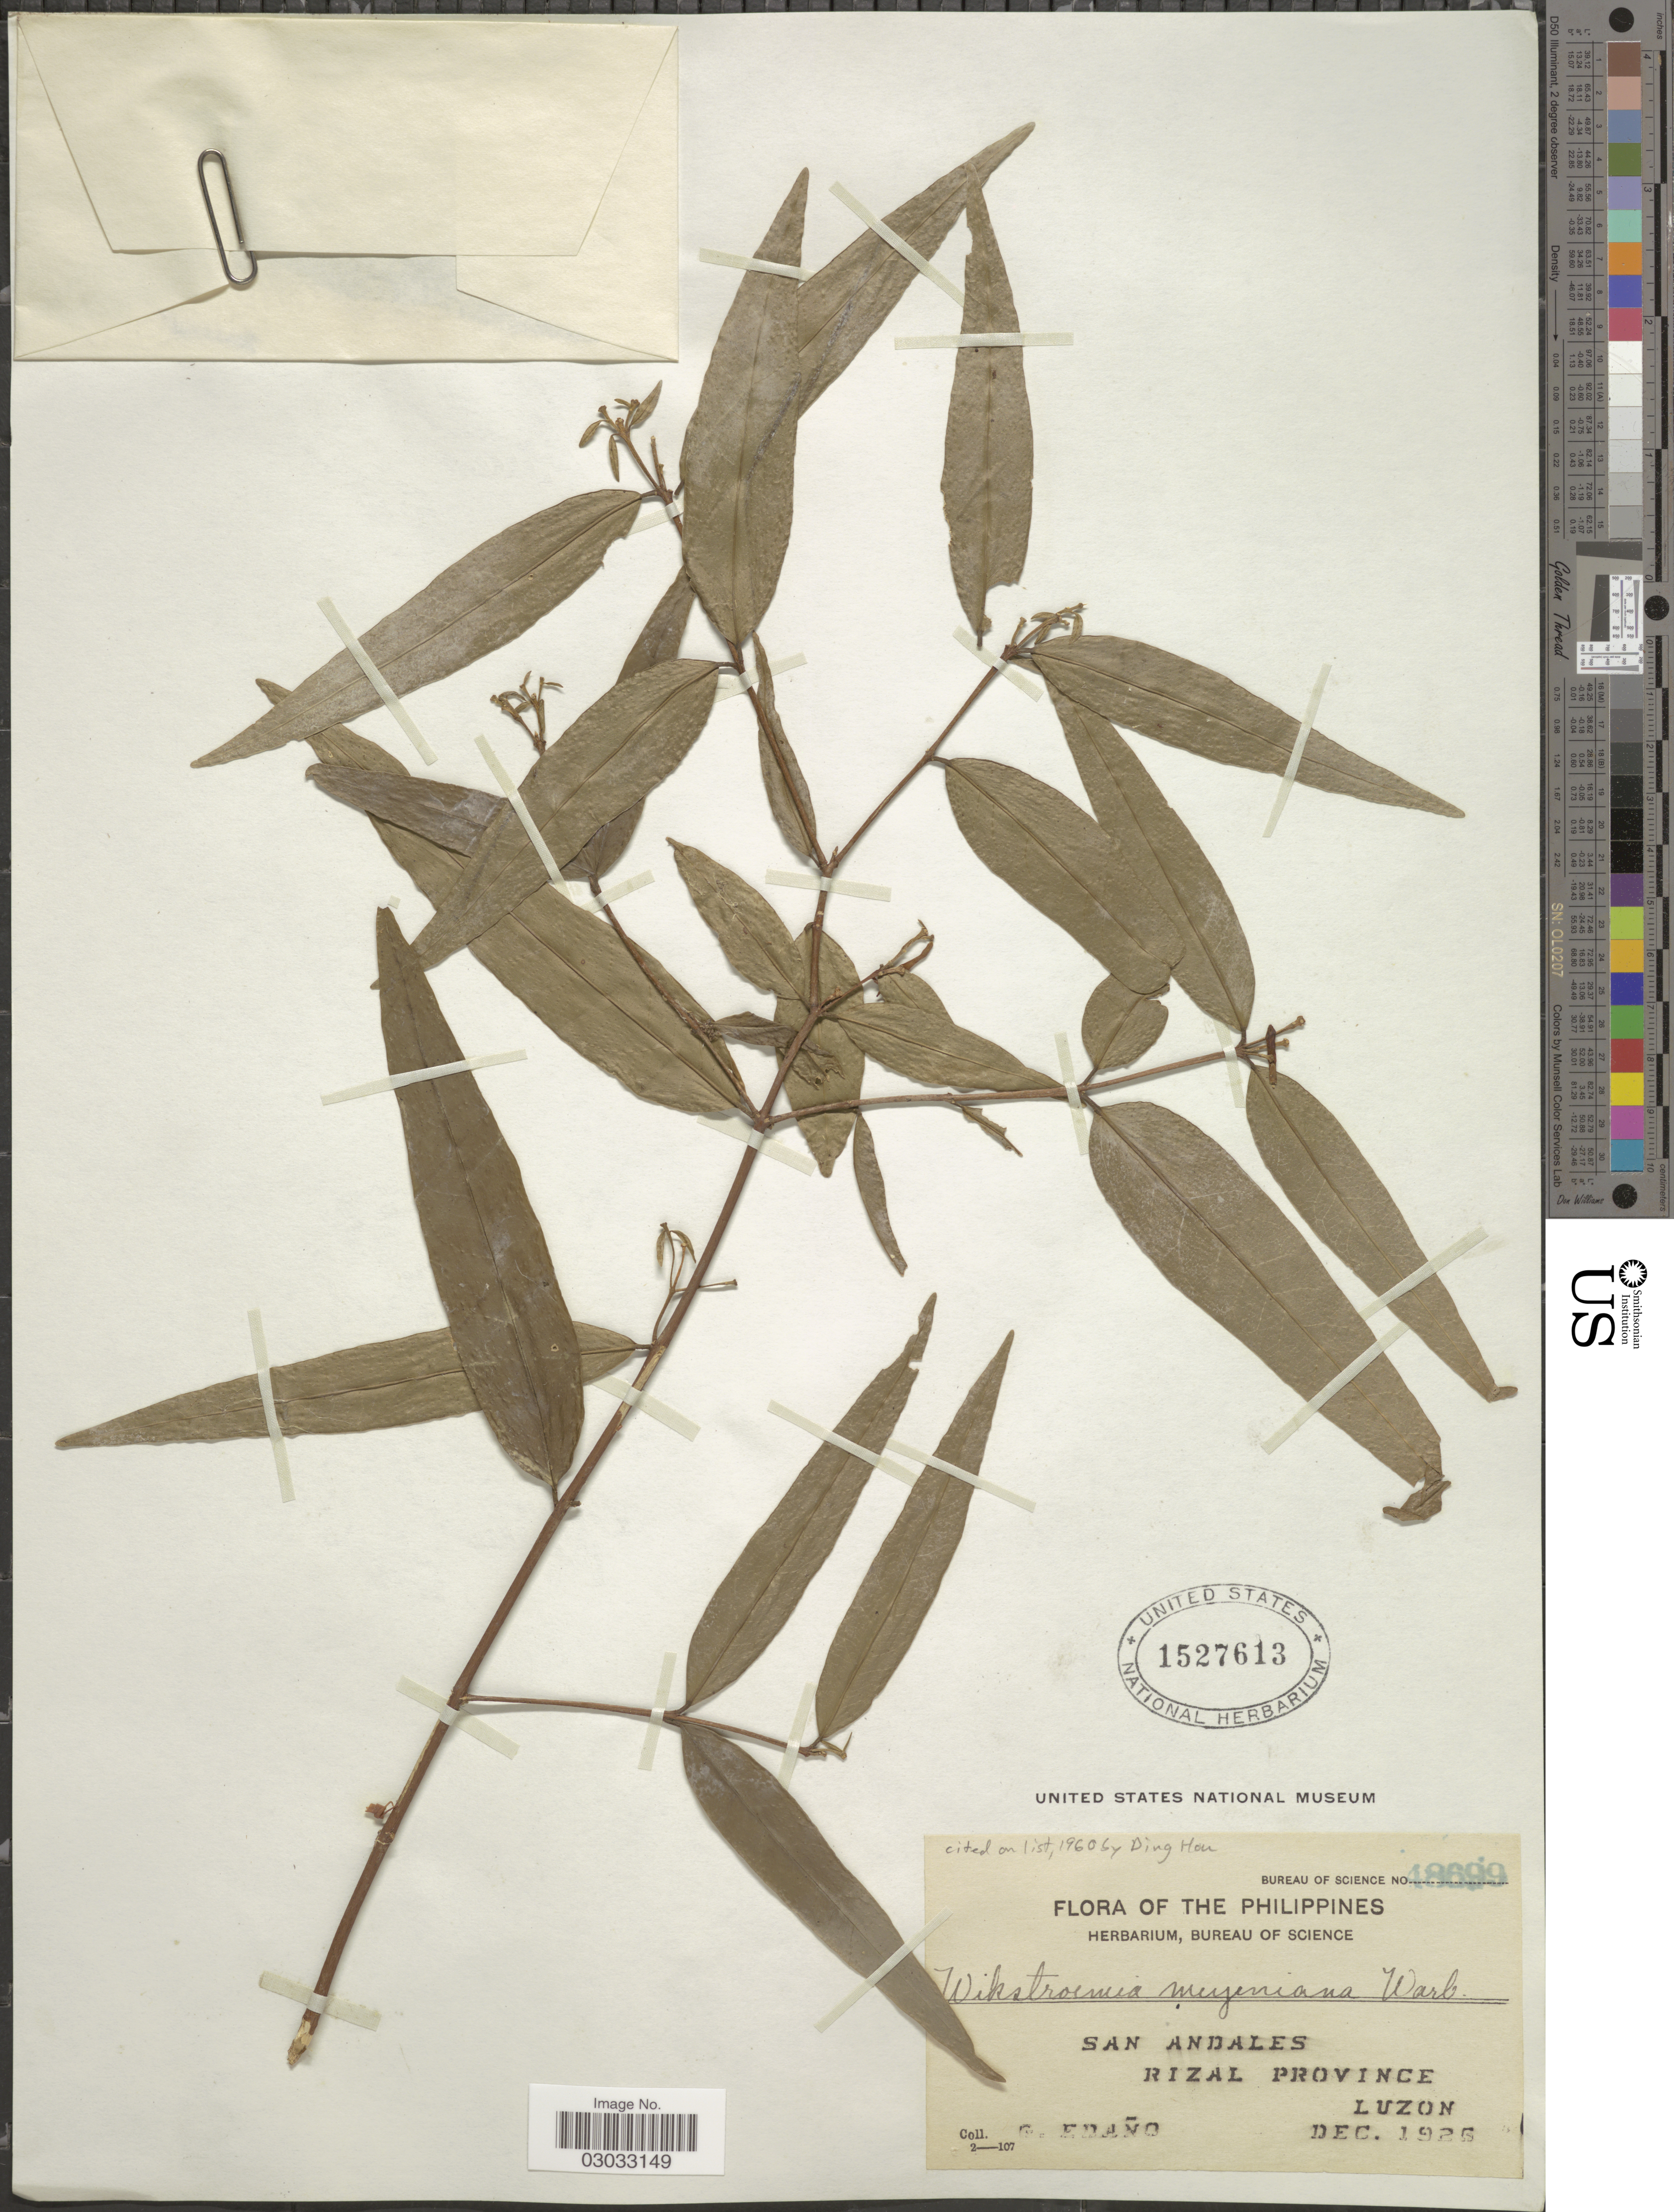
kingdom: Plantae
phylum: Tracheophyta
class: Magnoliopsida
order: Malvales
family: Thymelaeaceae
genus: Wikstroemia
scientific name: Wikstroemia meyeniana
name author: Warb.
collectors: G. Edaño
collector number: Bureau of Science 48699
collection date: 1926-12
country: Philippines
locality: San Andales, Rizal Province, Luzon.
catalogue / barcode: US 1527613